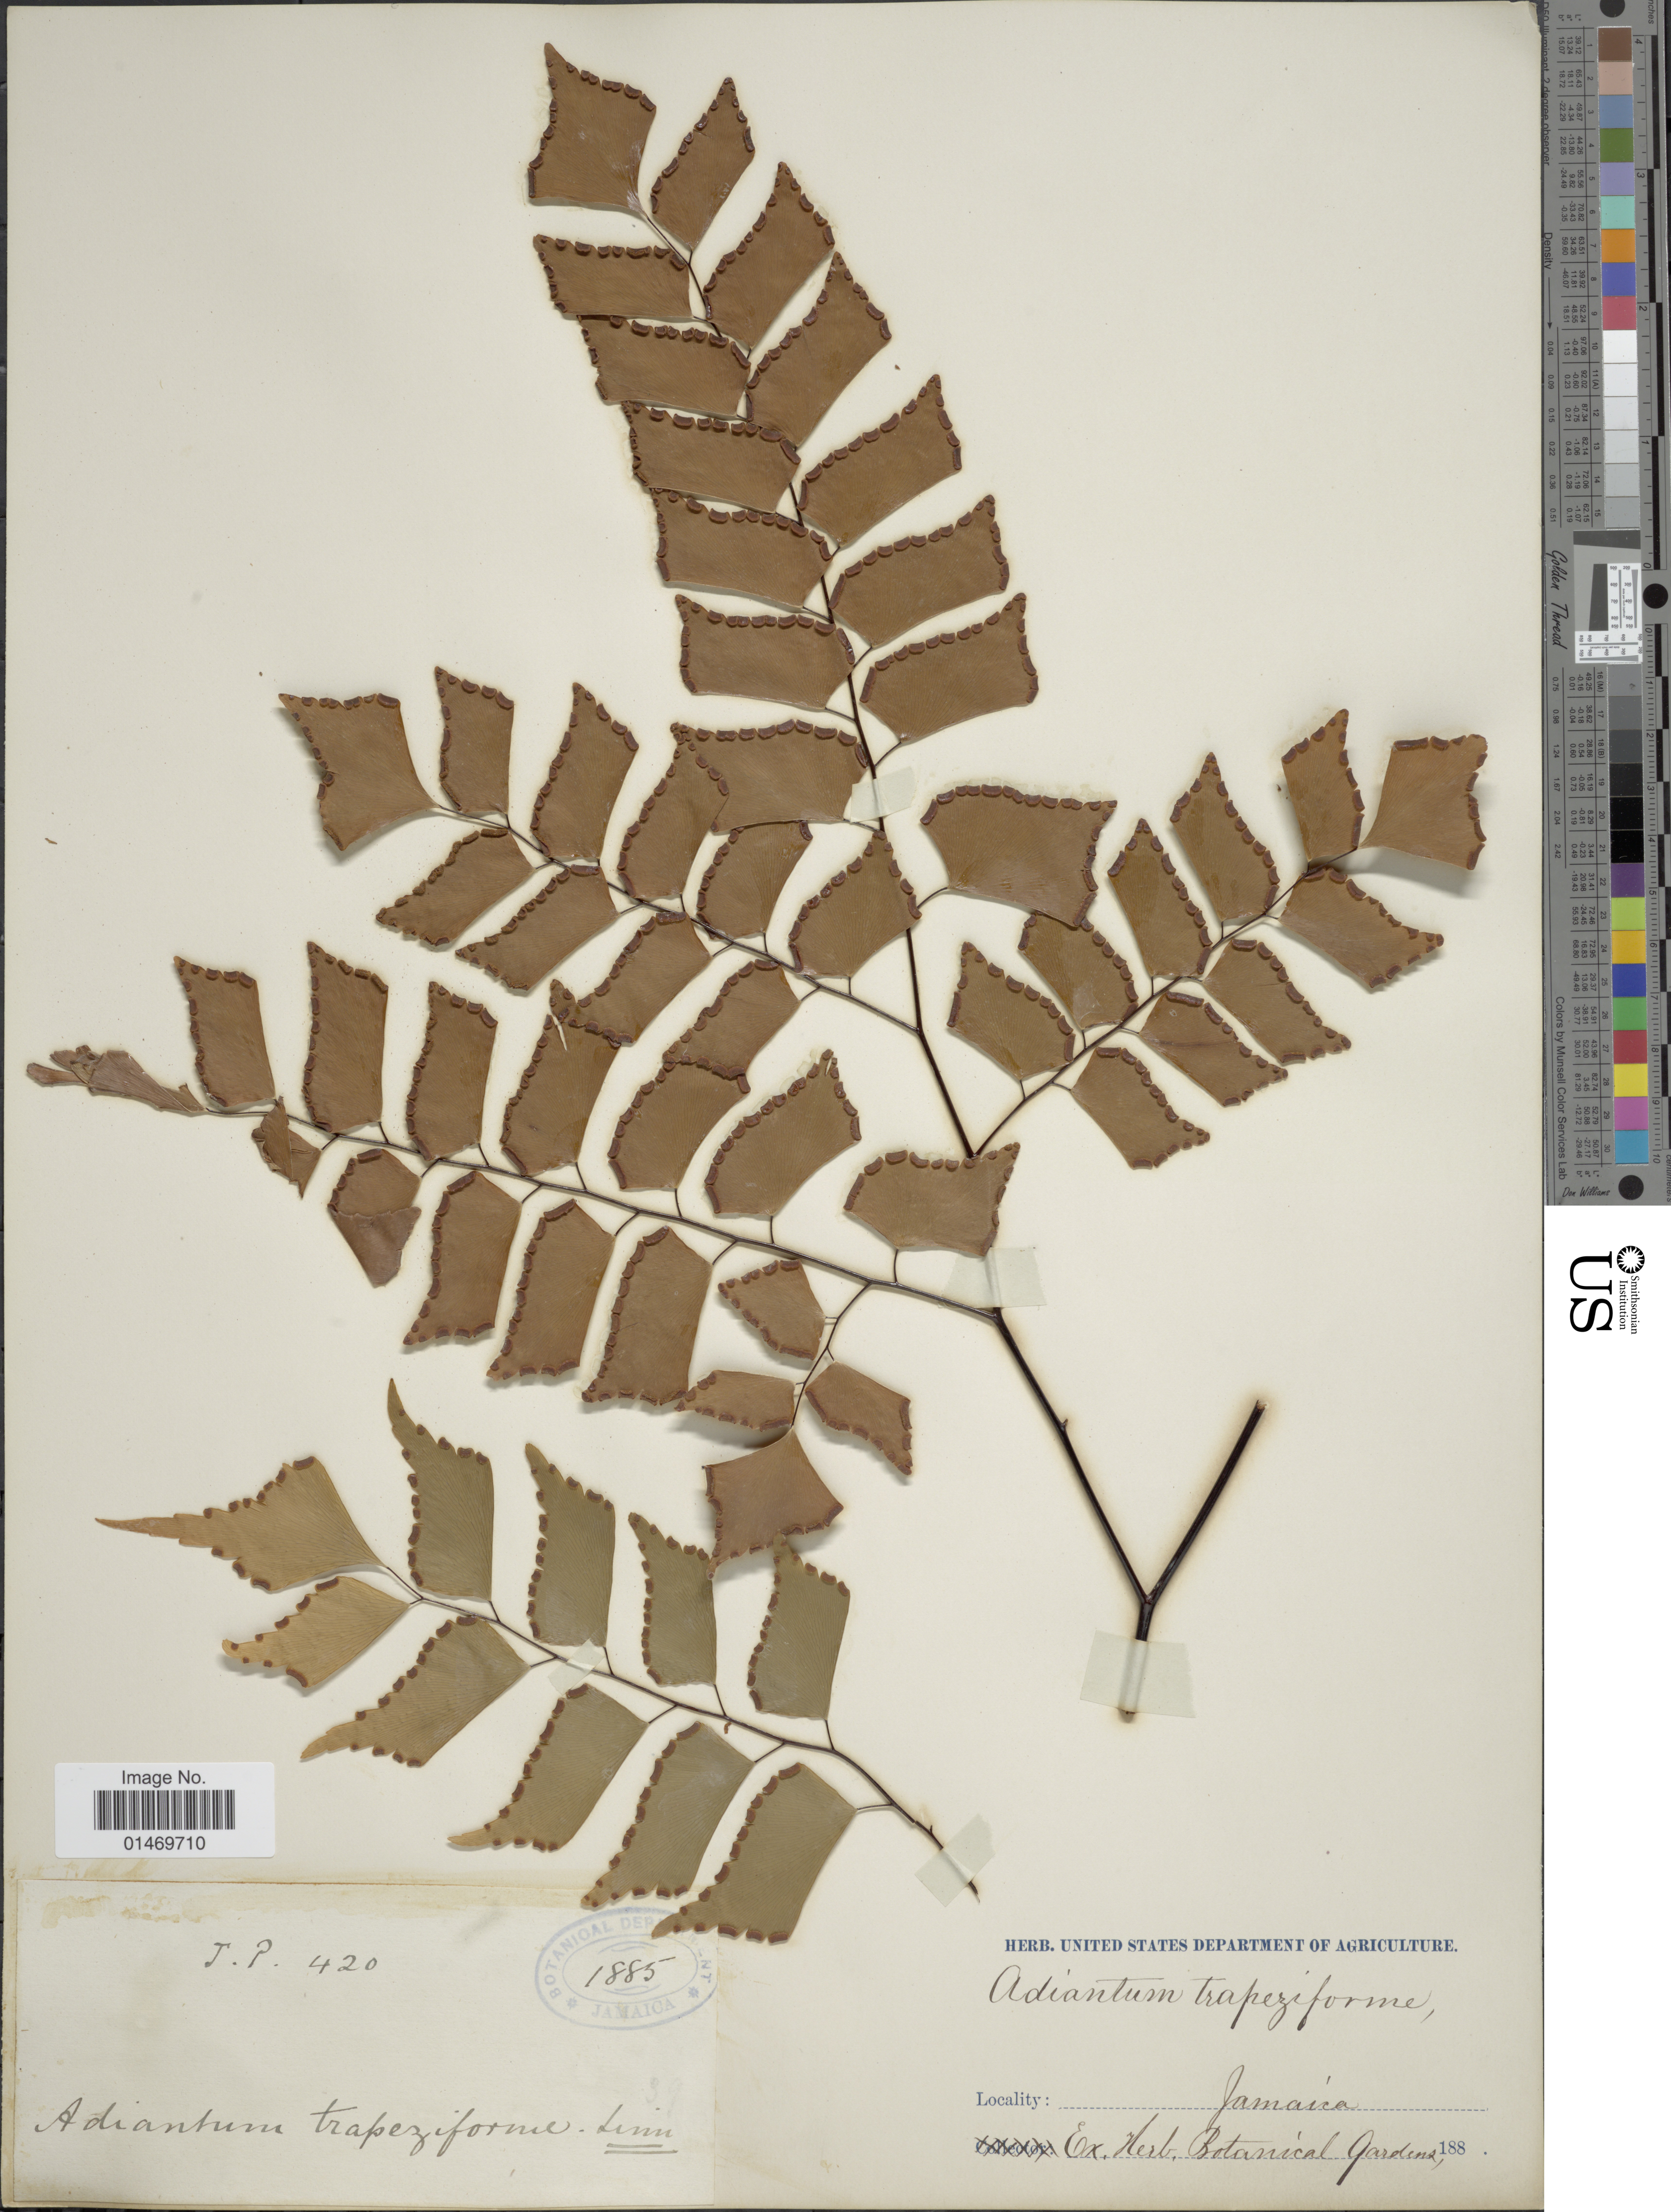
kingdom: Plantae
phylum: Tracheophyta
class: Polypodiopsida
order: Polypodiales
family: Pteridaceae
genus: Adiantum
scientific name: Adiantum trapeziforme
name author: L.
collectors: J.P.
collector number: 420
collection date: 1885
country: Jamaica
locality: Jamaica.